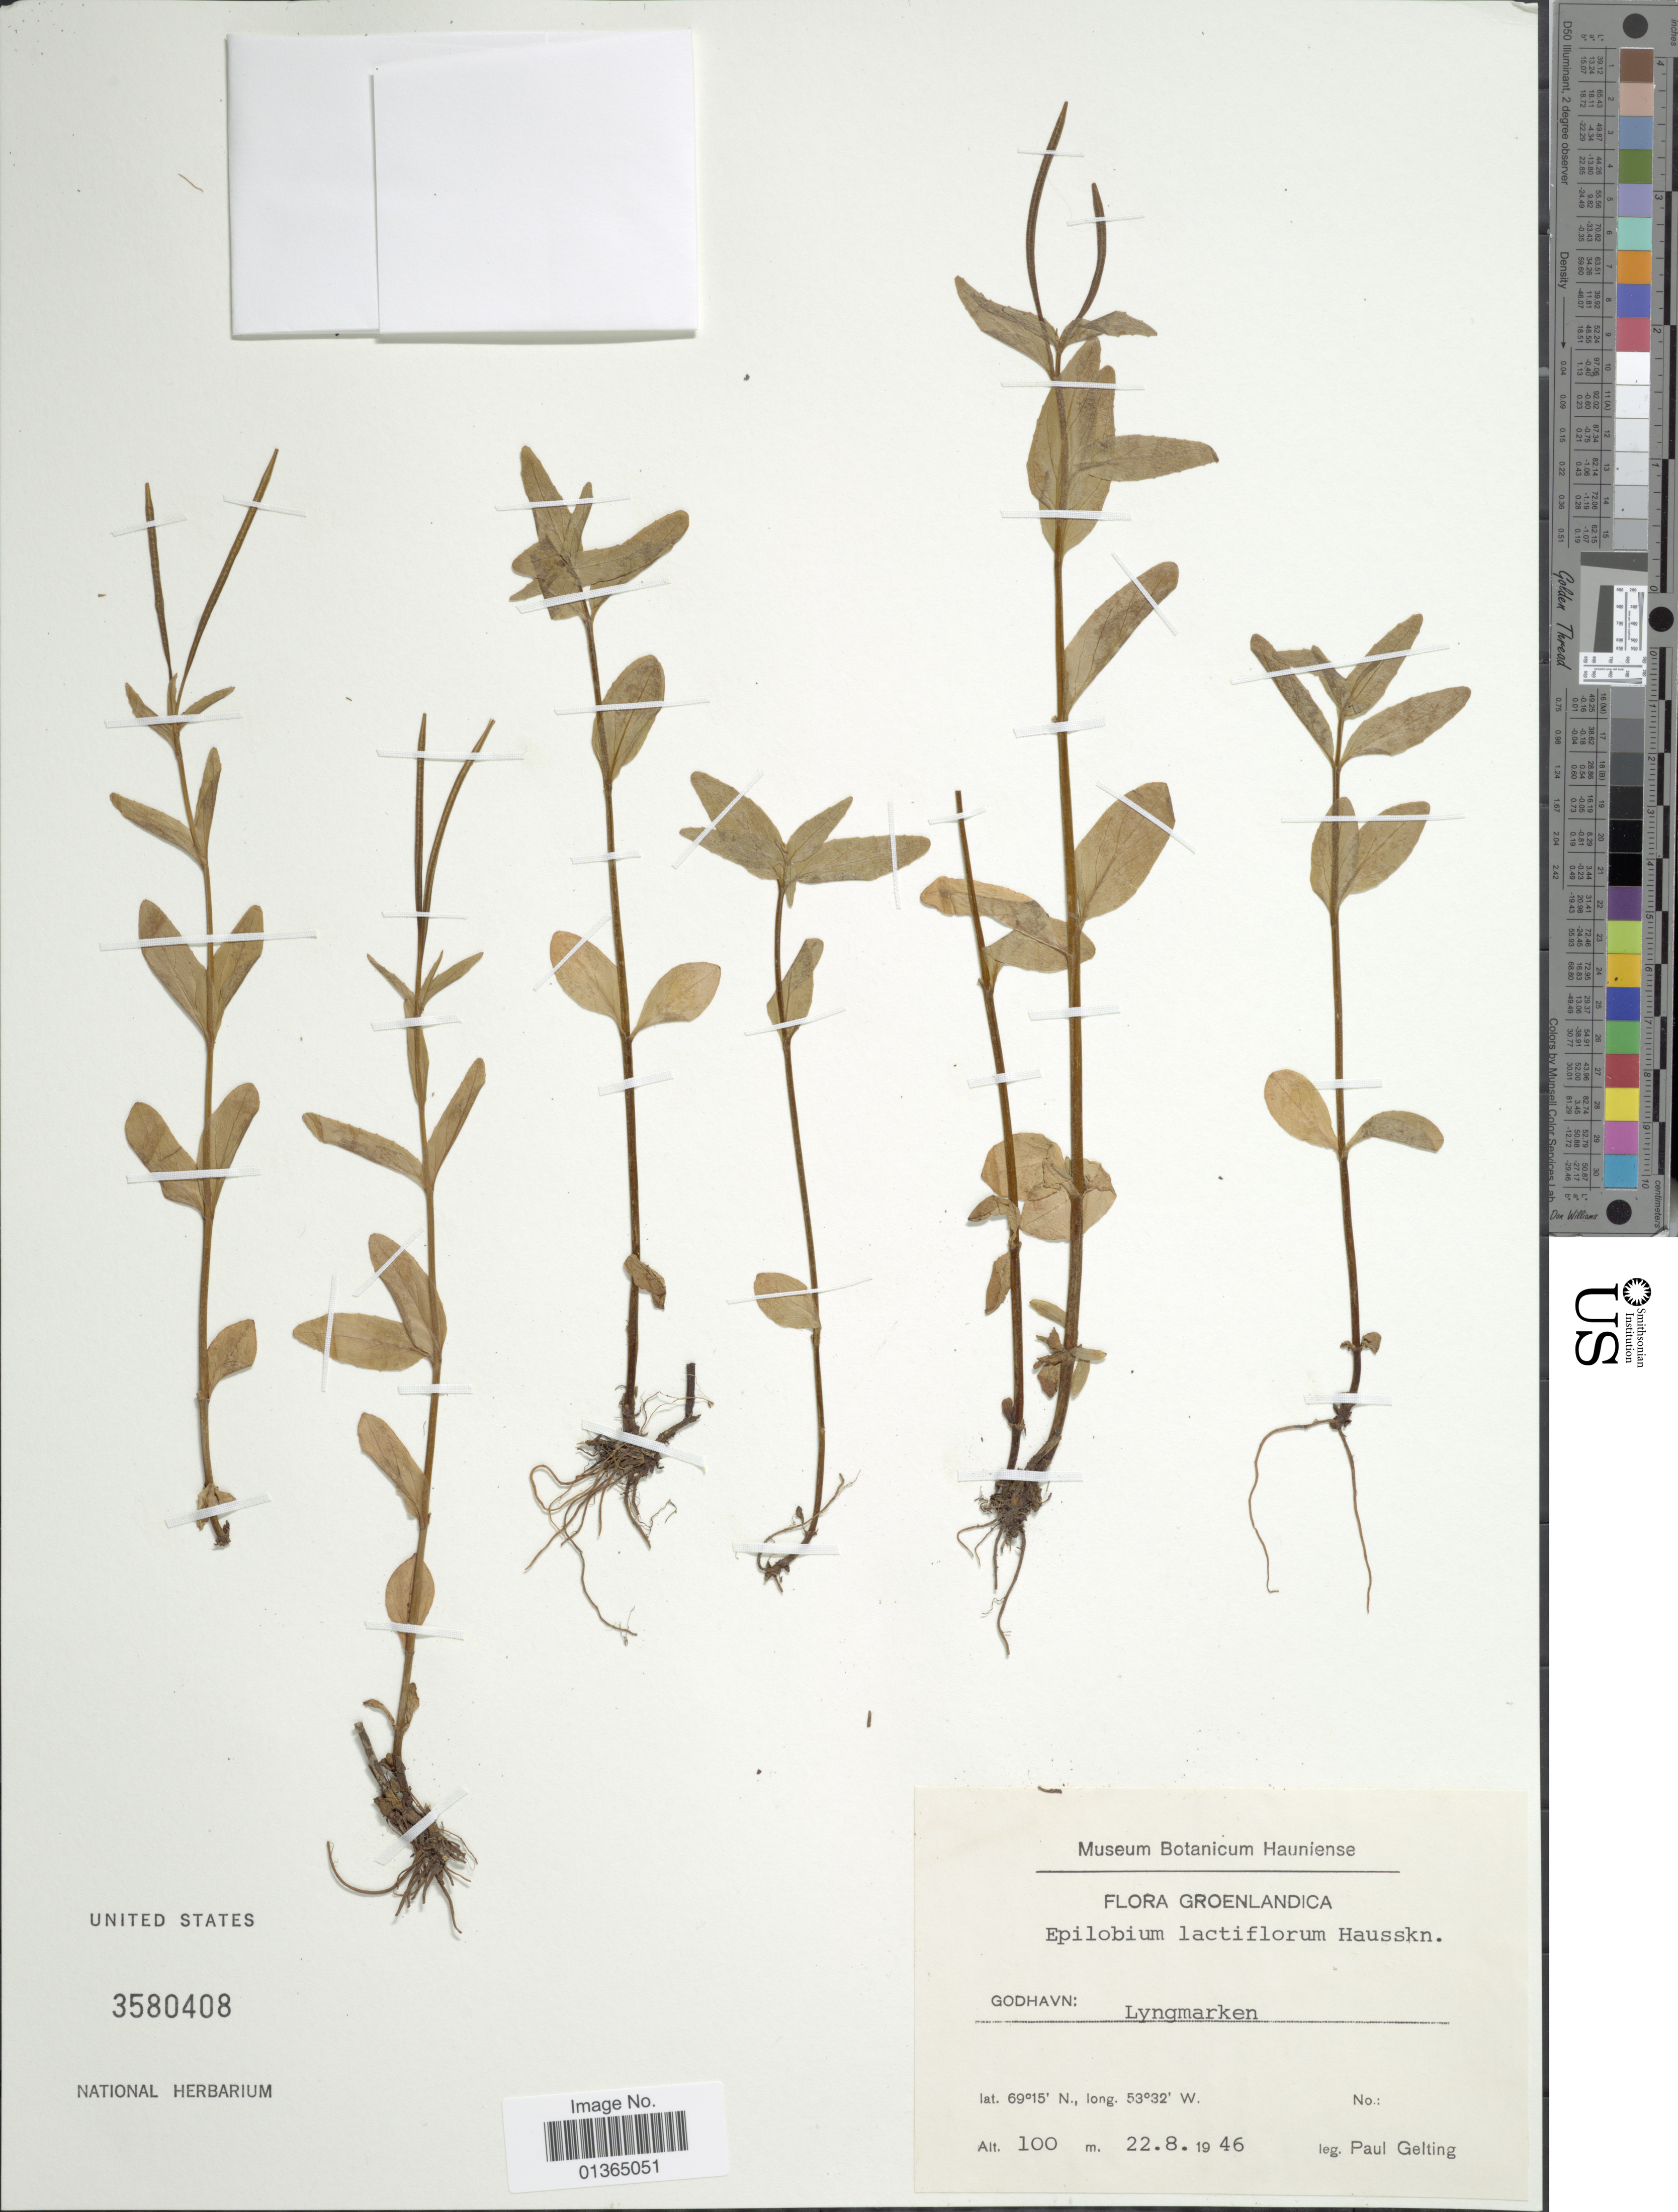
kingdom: Plantae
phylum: Tracheophyta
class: Magnoliopsida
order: Myrtales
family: Onagraceae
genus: Epilobium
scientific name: Epilobium lactiflorum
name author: Hausskn.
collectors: P. Gelting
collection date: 1946-08-22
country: Greenland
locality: Godhavn: Lyngmarken.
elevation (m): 100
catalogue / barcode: US 3580408